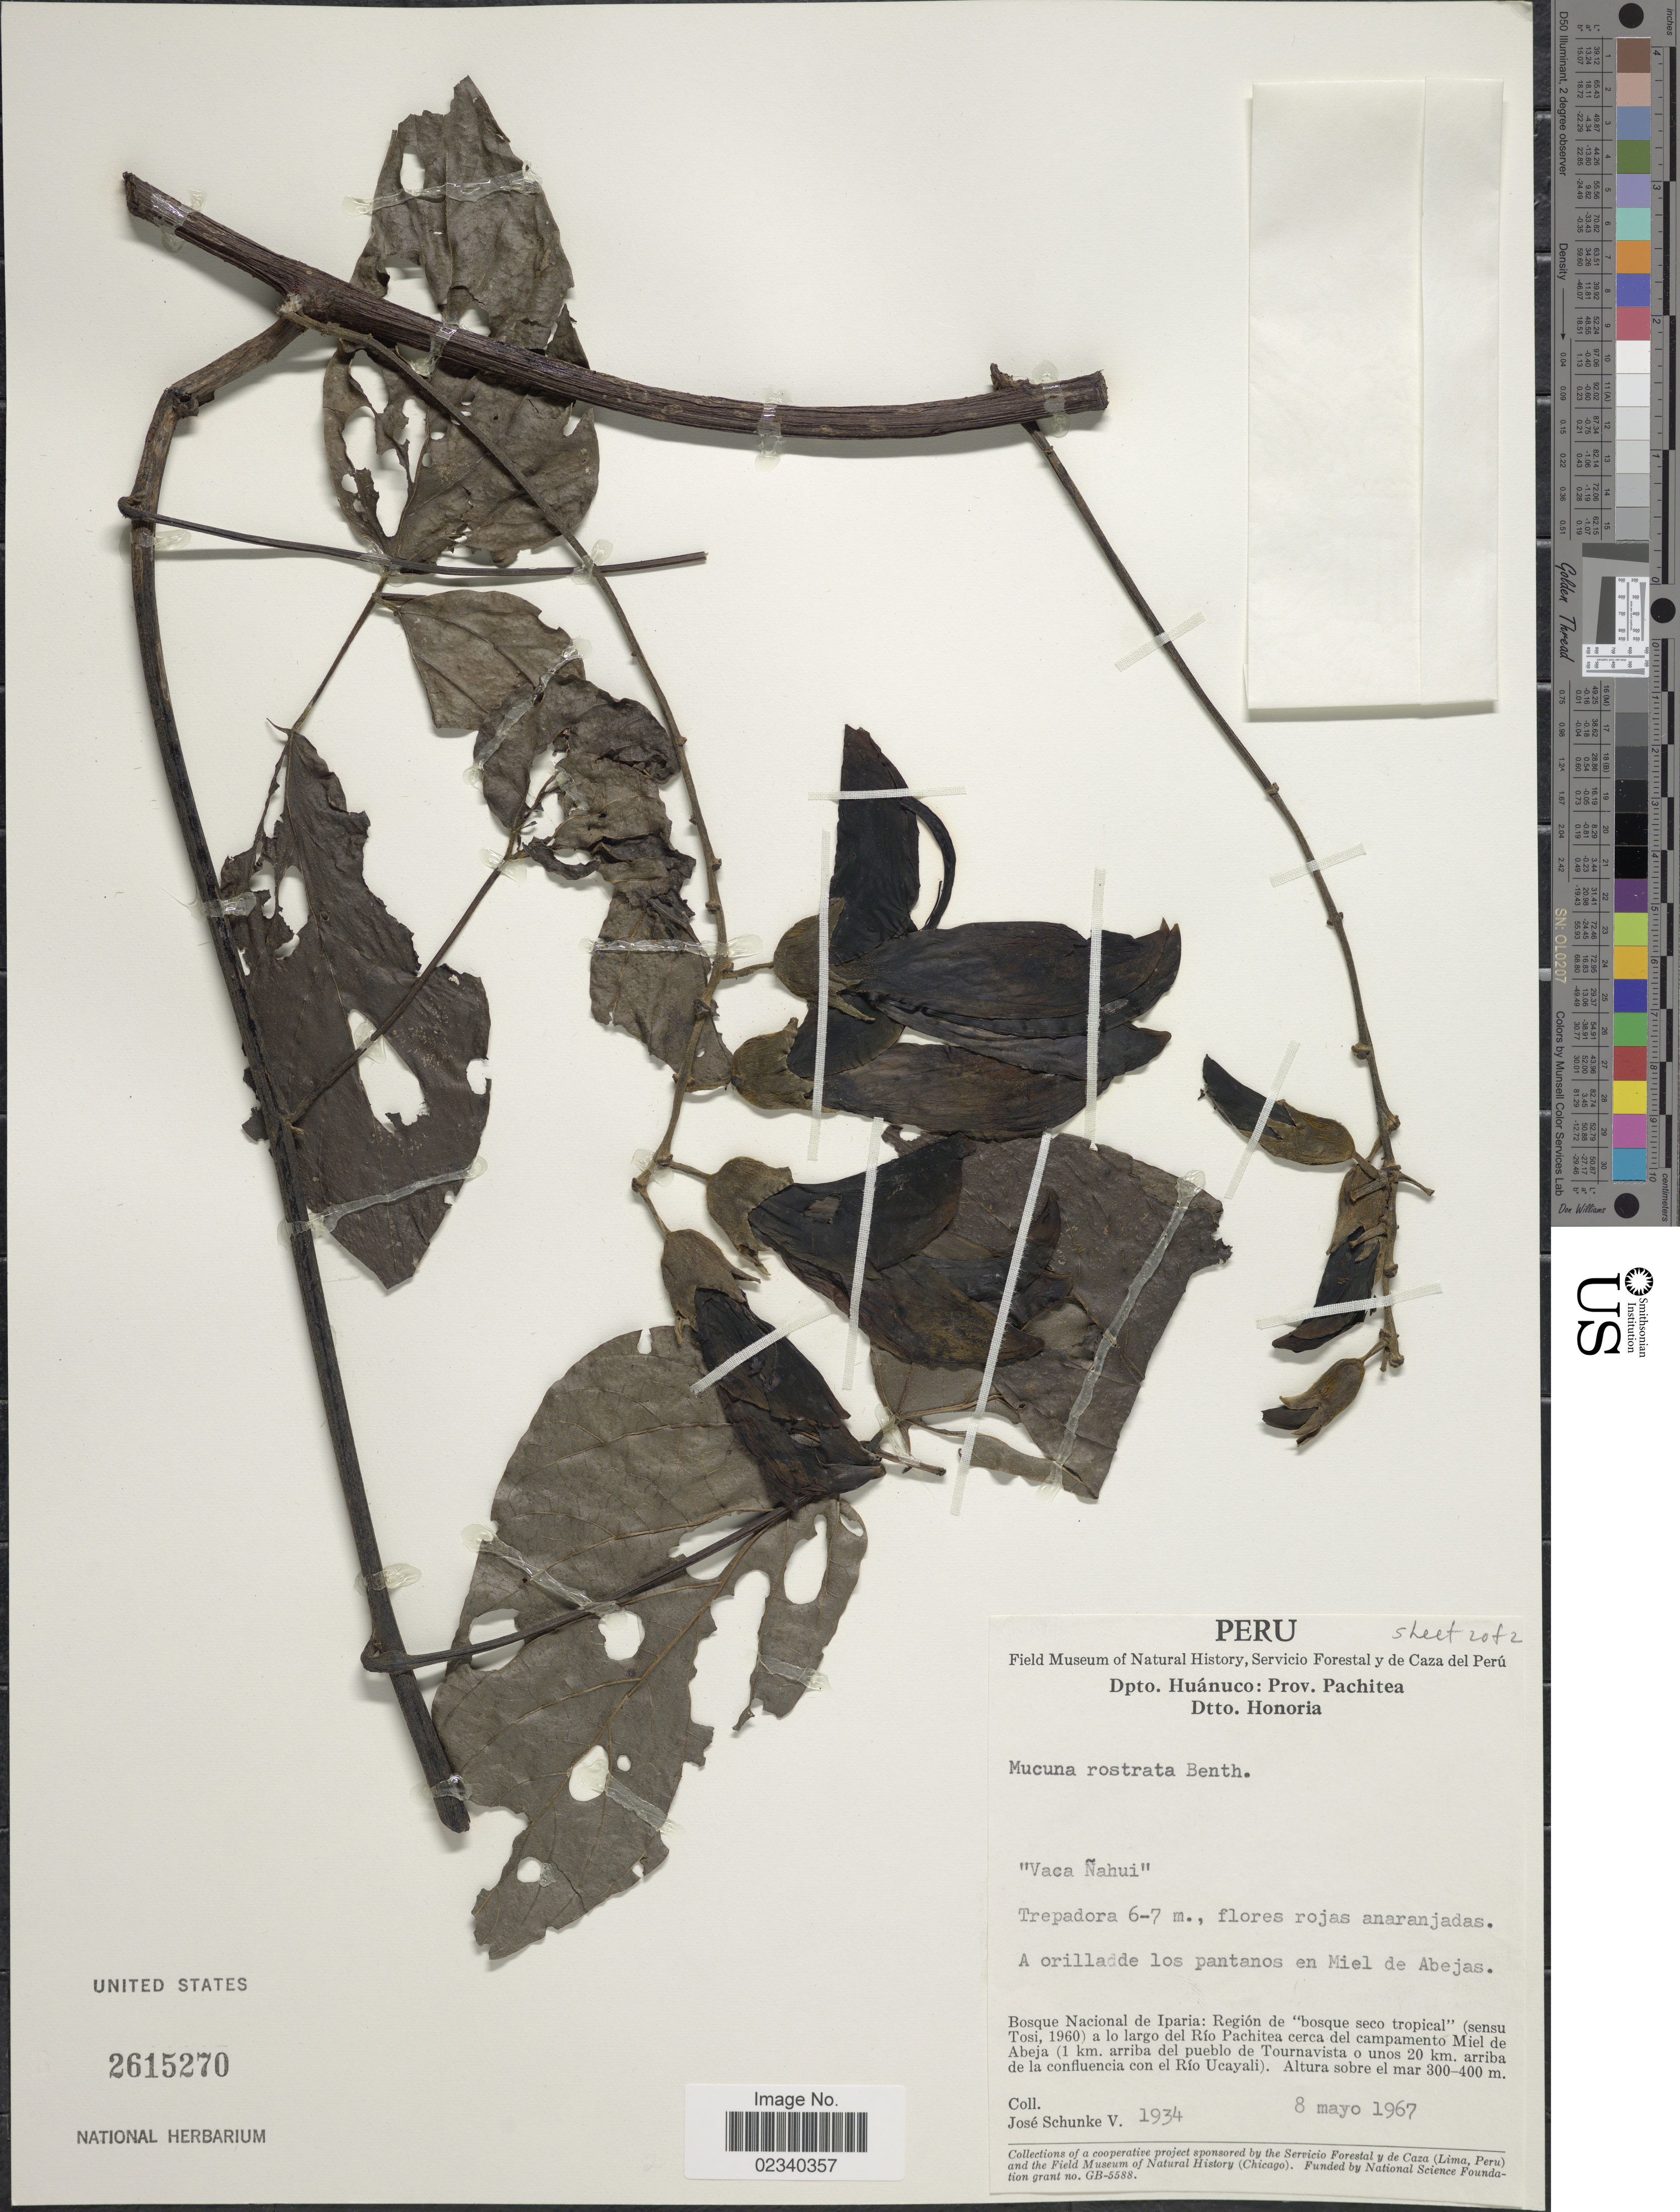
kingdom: Plantae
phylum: Tracheophyta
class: Magnoliopsida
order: Fabales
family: Fabaceae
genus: Mucuna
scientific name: Mucuna rostrata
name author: Benth.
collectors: J. Schunke Vigo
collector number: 1934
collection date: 1967-05-08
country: Peru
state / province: Huánuco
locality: Dpto. Huanuco: Prov. Pachitea, Dtto. Honoria. Bosque Nacional de Iparia:Region de "bosque seco tropical" a lo largo del Rio Pachitea cerca del campamento Miel de Abeja ( 1 km. arriba del pueblo de Tournavista o unos 20 km. arriba de la confluencia con el Rio Ucayali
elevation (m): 300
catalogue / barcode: US 2615270